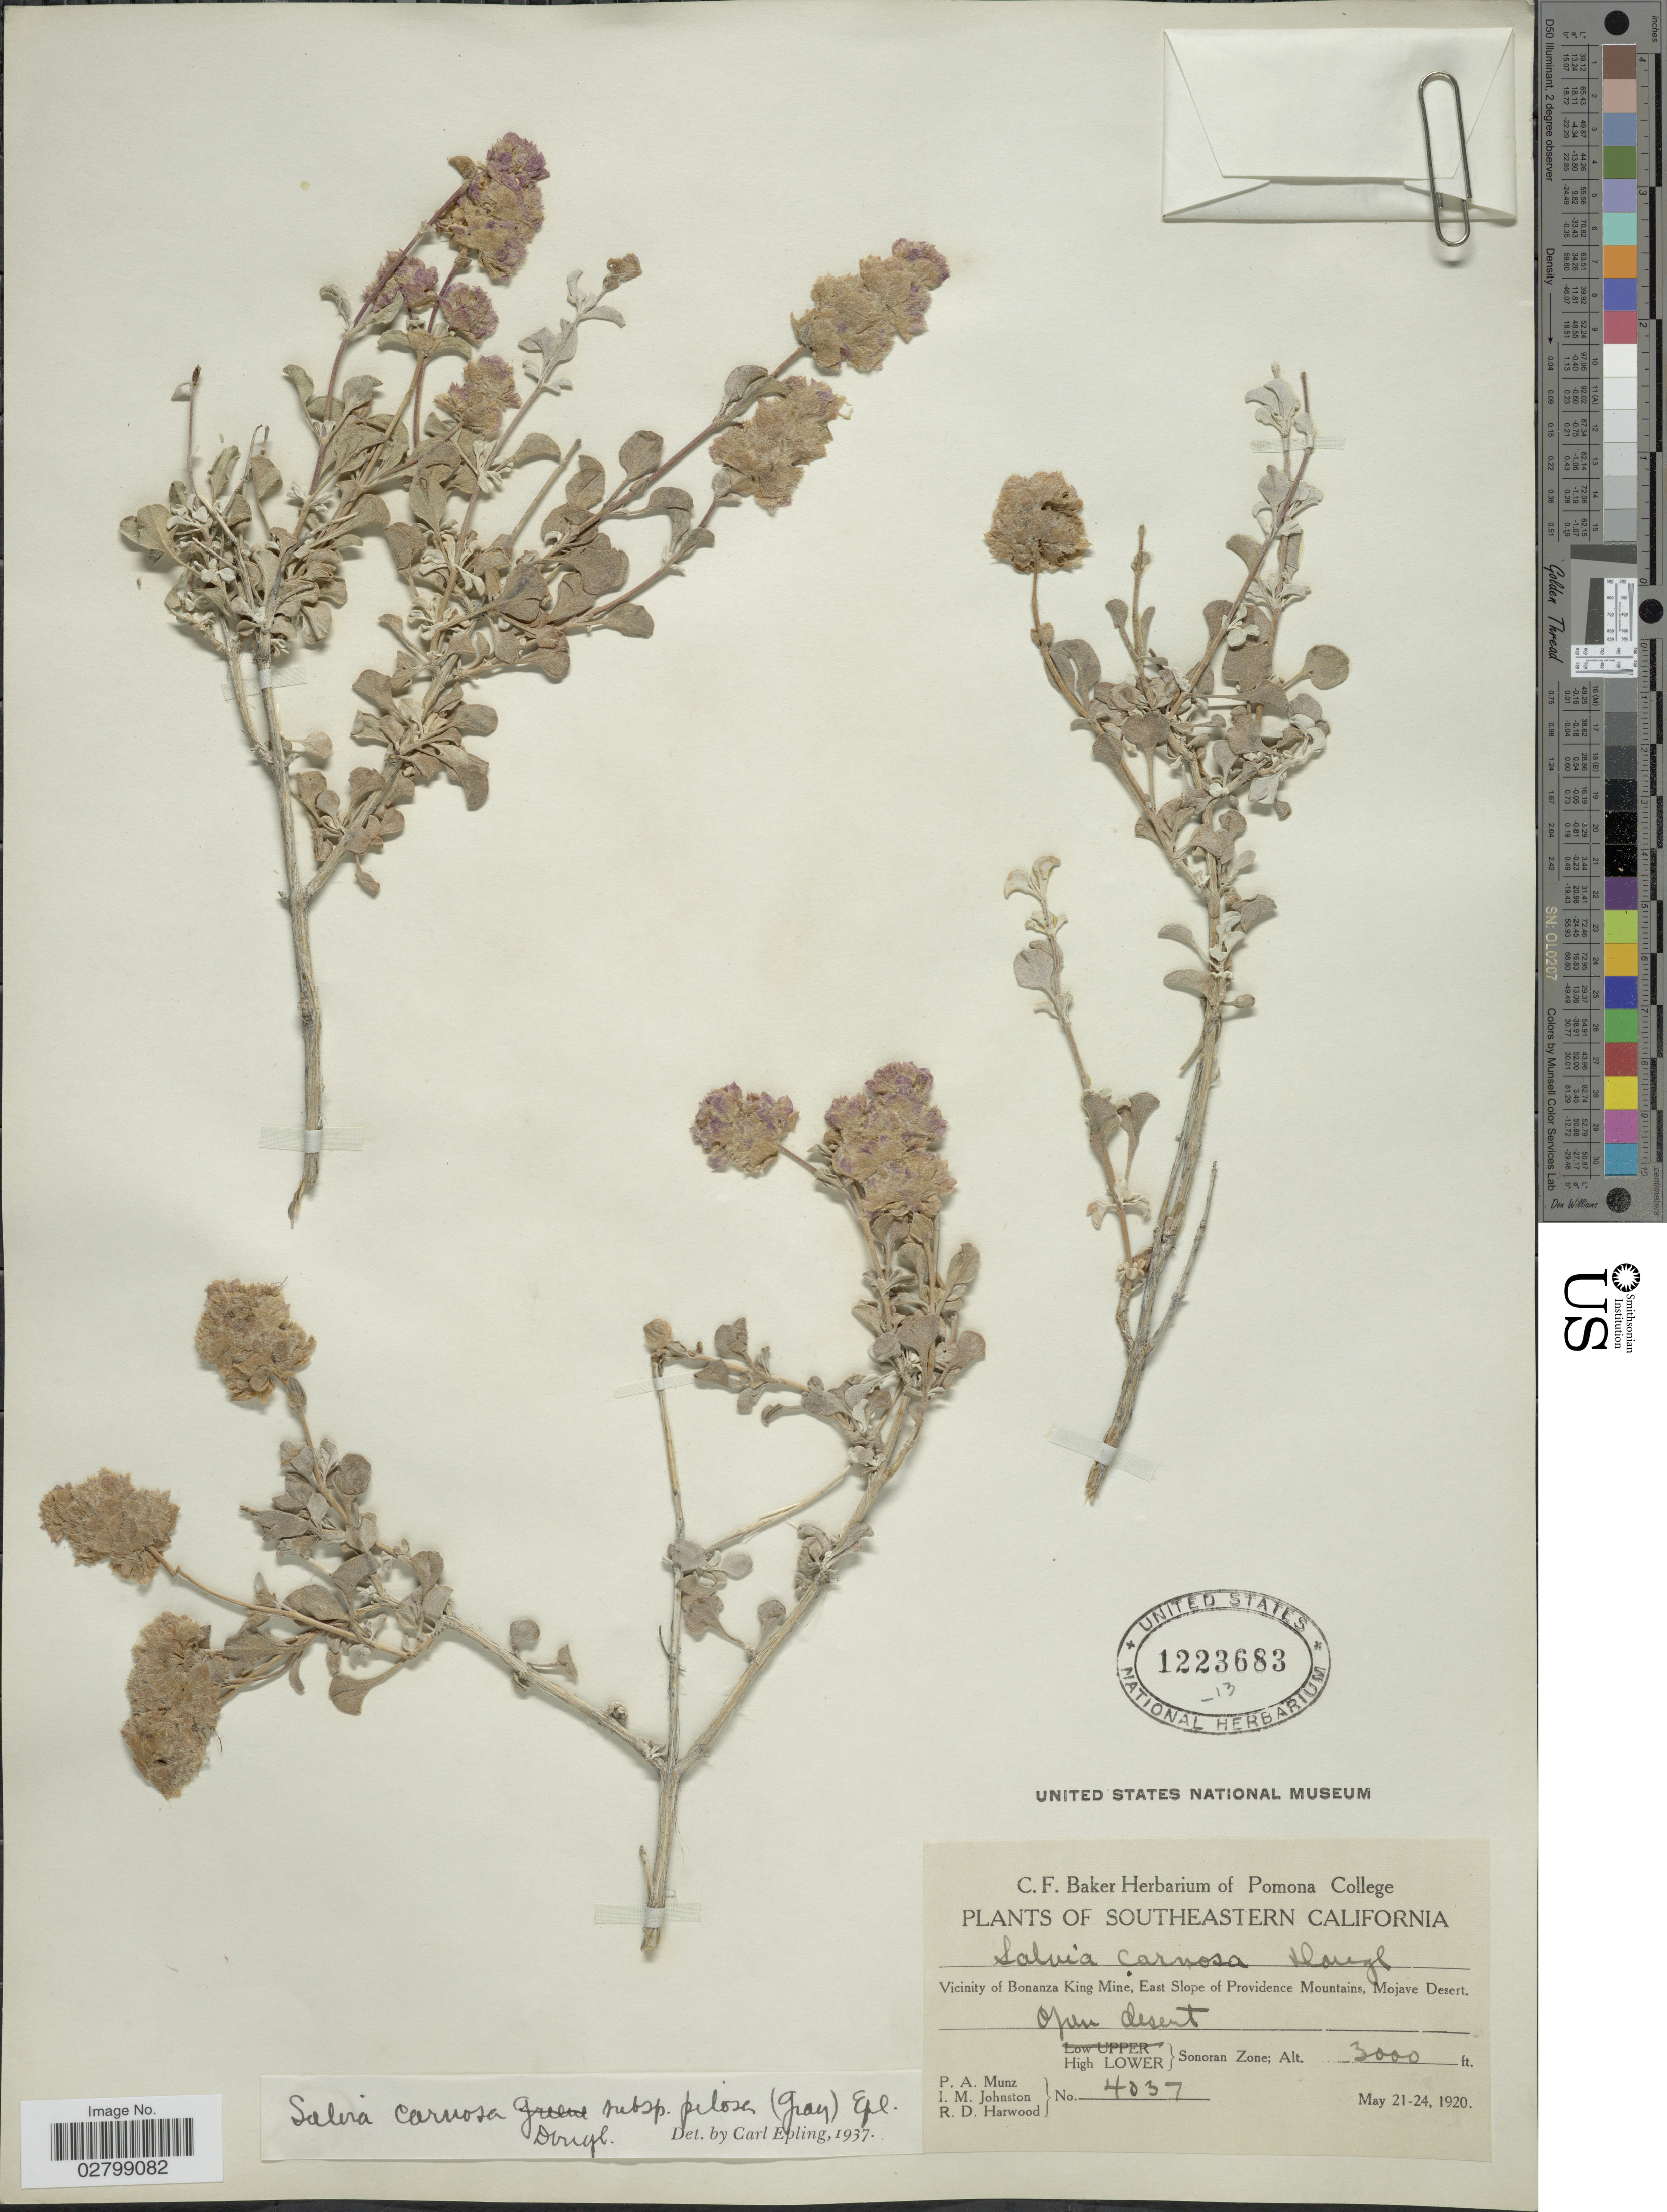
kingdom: Plantae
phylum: Tracheophyta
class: Magnoliopsida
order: Lamiales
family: Lamiaceae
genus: Salvia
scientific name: Salvia carnosa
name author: Douglas ex Greene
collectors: P. A. Munz, I.M. Johnston & R. Harwood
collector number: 4037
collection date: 1920-05-21/1920-05-24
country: United States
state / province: California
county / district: San Bernardino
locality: Southeastern California. Vicinity of Bonanza King Mine, East Slope of Providence Mountains, Mojave Desert.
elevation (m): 914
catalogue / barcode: US 1223683